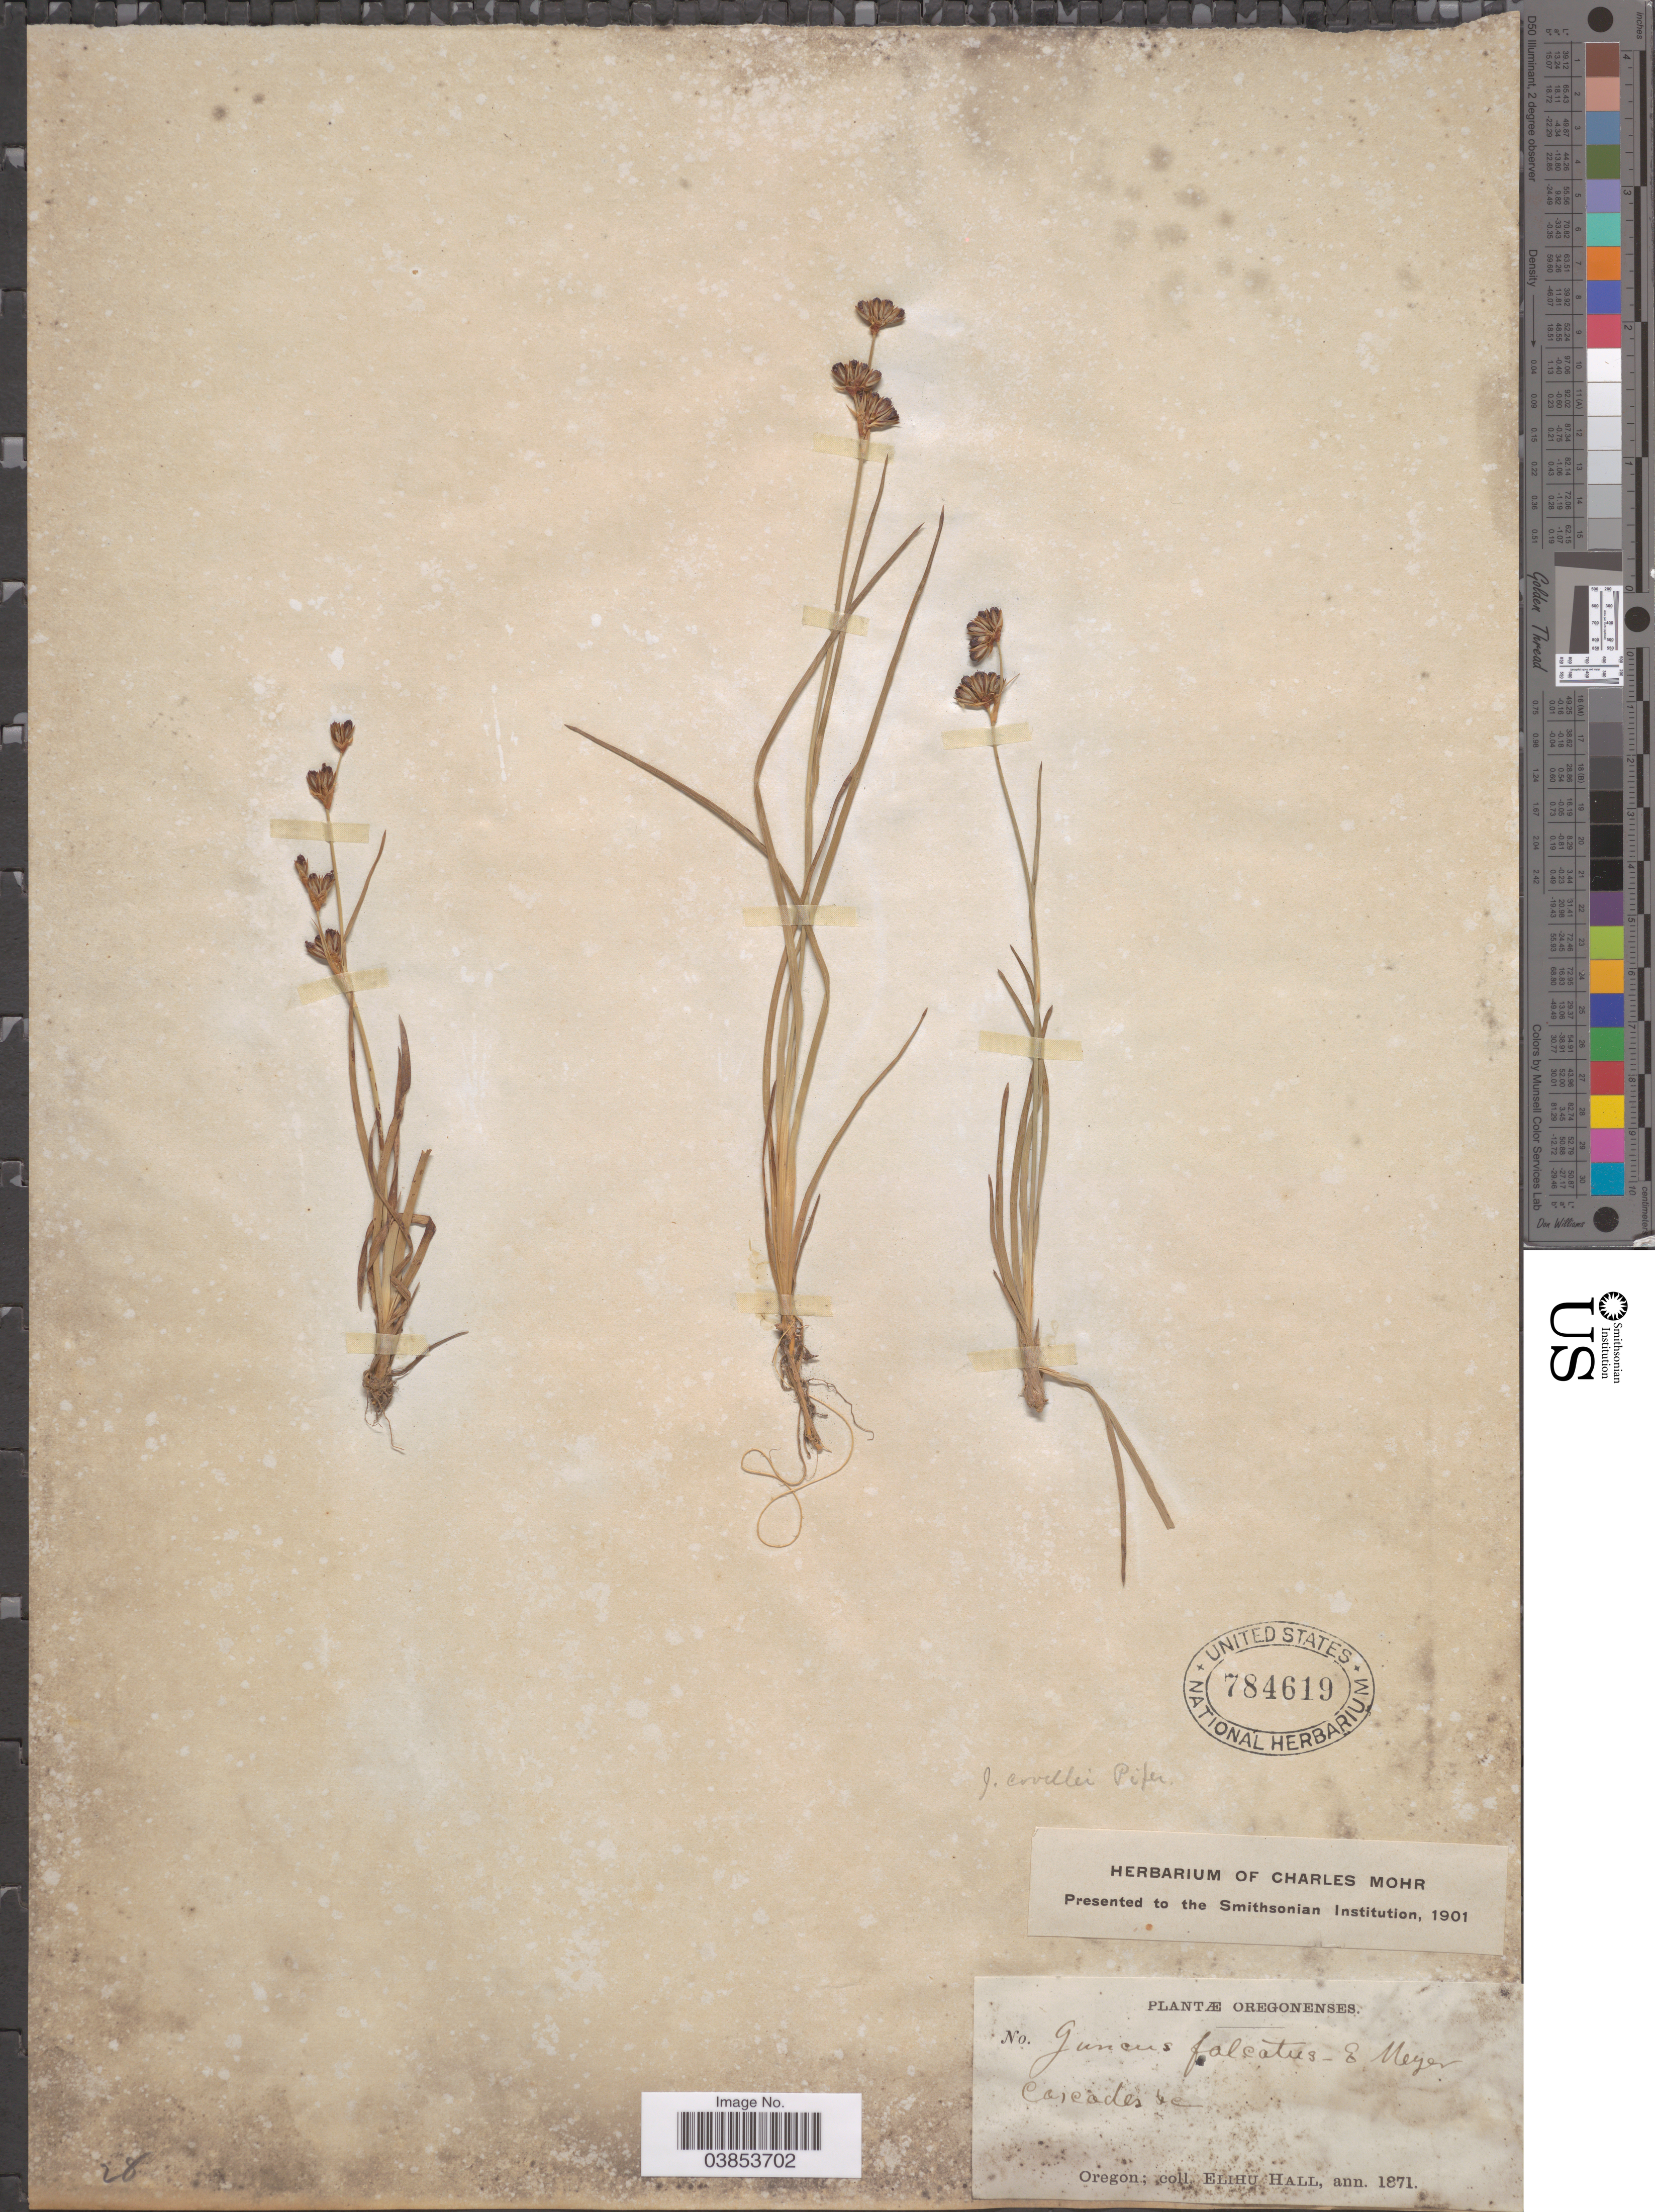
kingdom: Plantae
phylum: Tracheophyta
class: Liliopsida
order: Poales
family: Juncaceae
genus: Juncus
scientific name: Juncus falcatus var. alaskensis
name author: Coville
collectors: E. Hall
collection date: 1871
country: United States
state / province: Oregon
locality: Cascades Co.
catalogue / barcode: US 784619